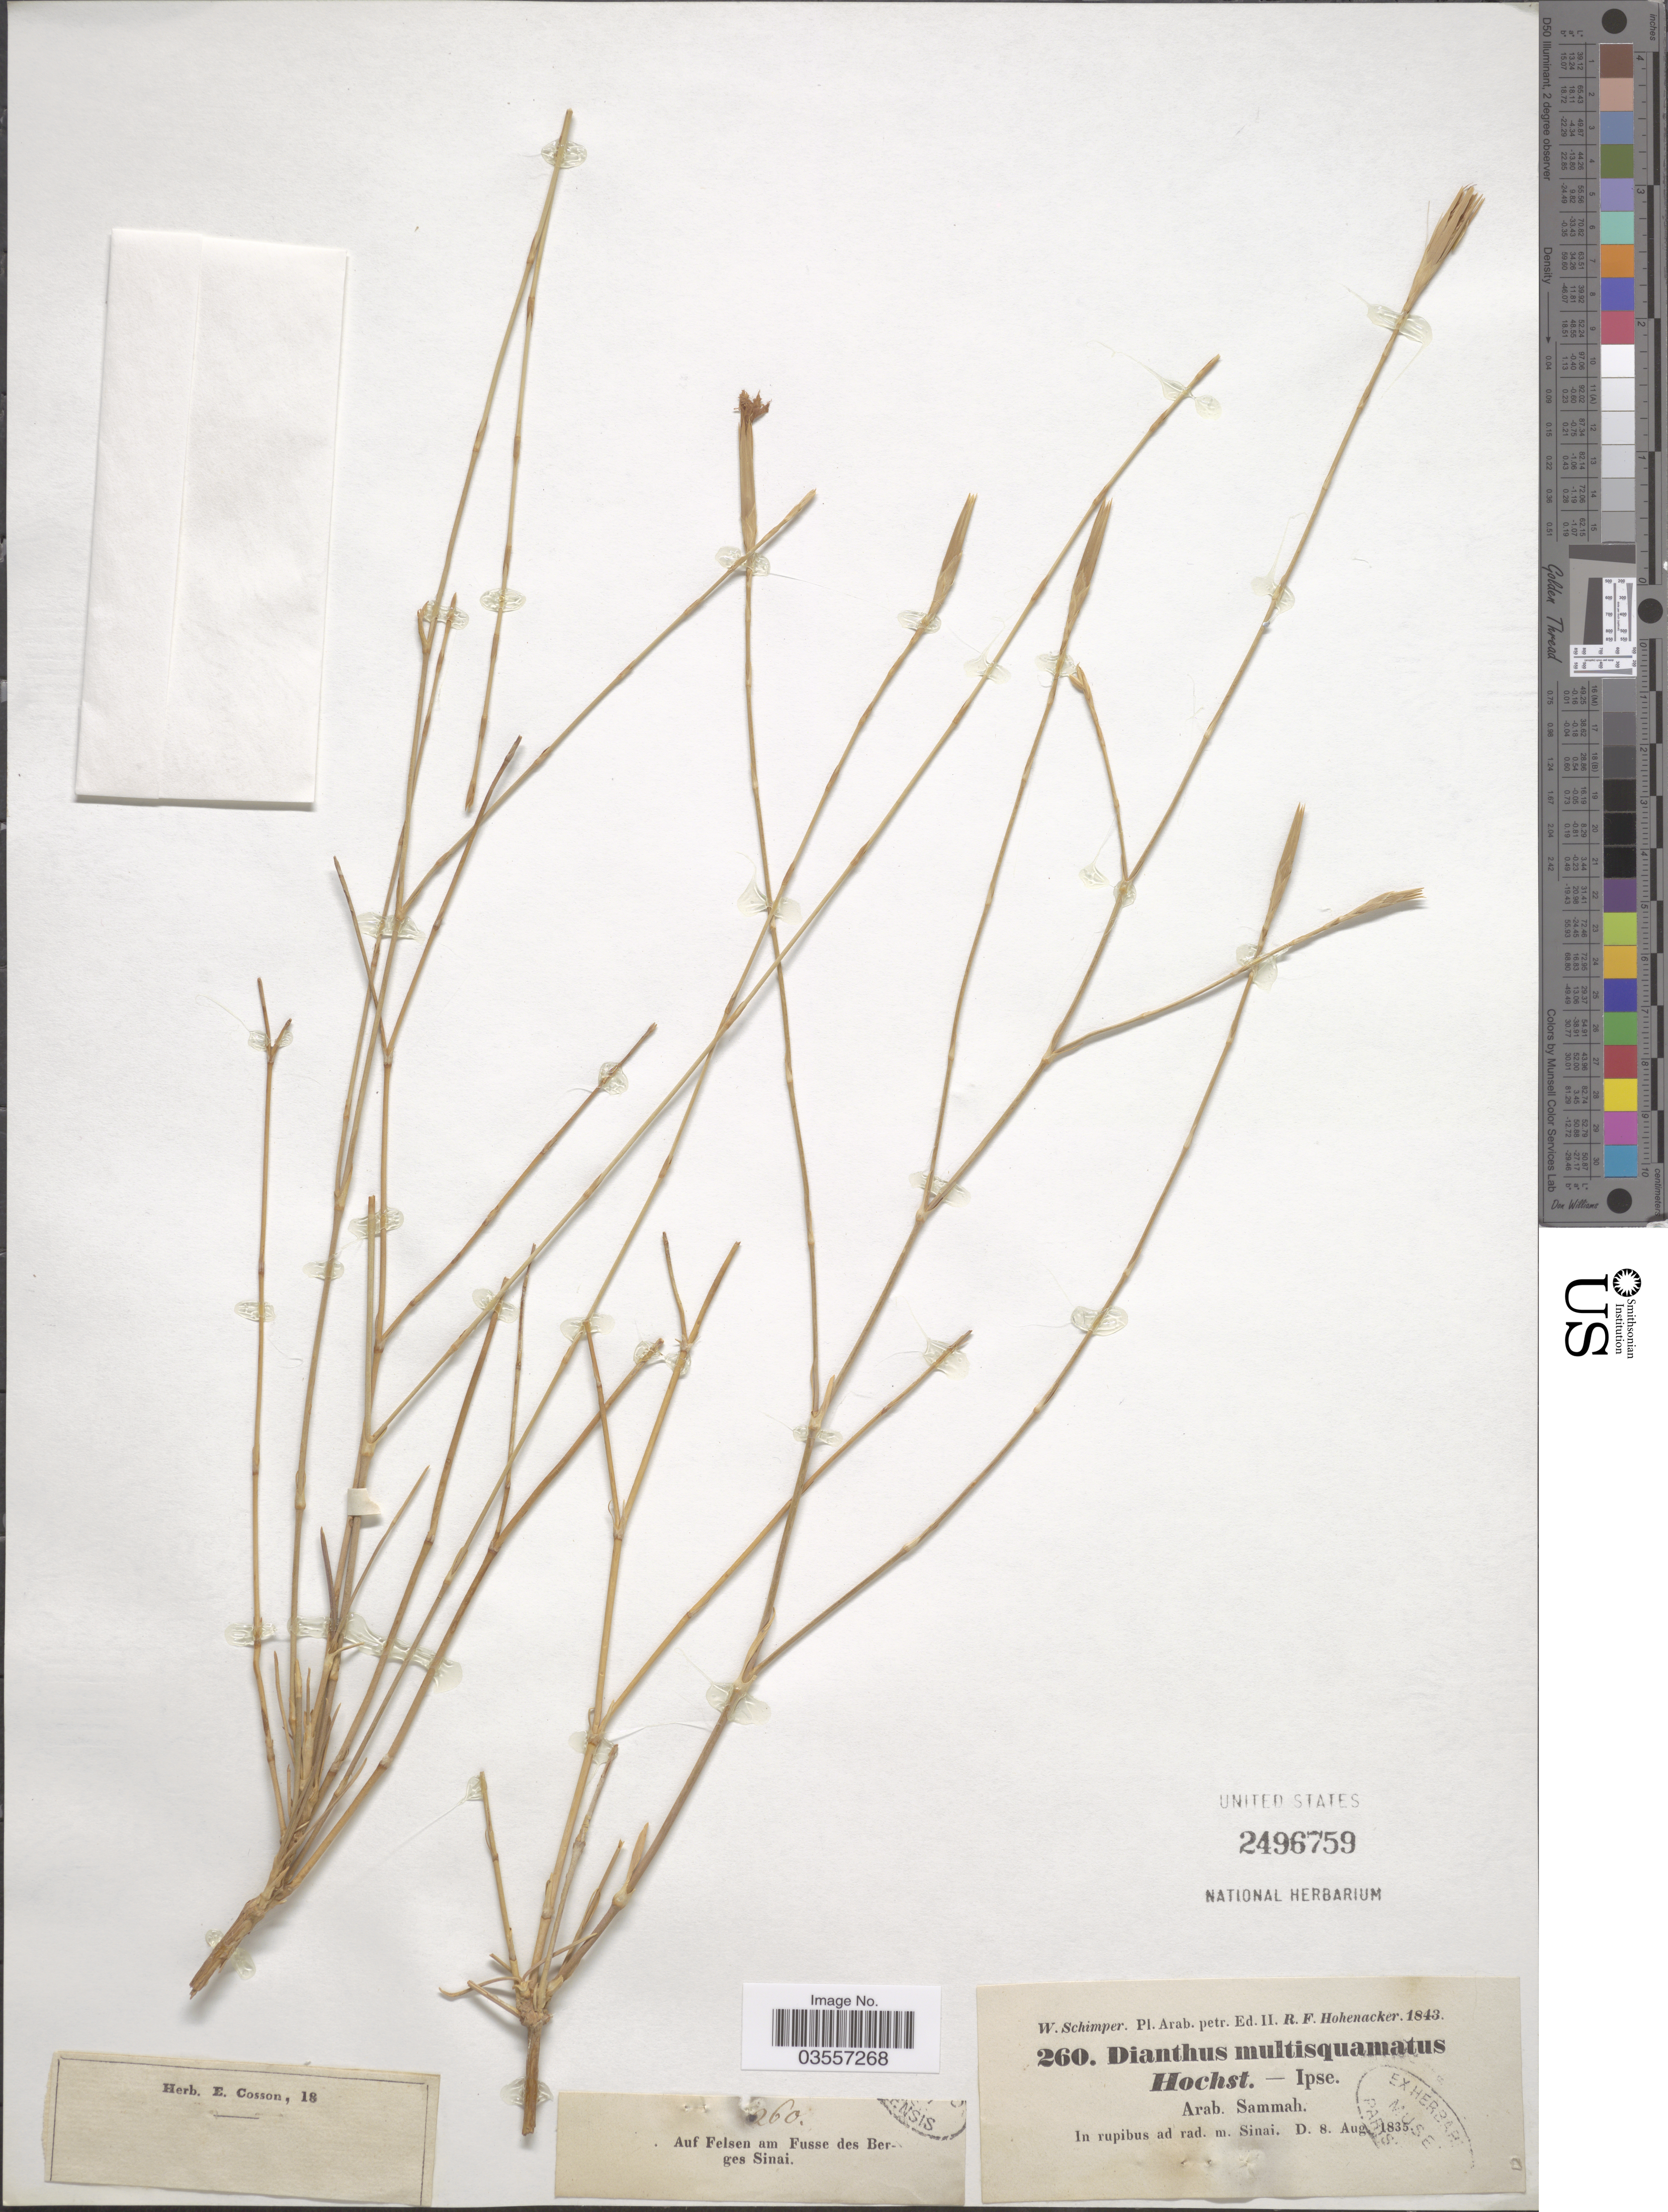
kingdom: Plantae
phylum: Tracheophyta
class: Magnoliopsida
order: Caryophyllales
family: Caryophyllaceae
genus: Dianthus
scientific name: Dianthus multisquamatus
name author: F.N. Williams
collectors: W. Schimper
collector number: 260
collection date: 1835-08-08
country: Egypt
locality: In rupibus ad rad. m. Sinai. Arab petr.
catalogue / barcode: US 2496759